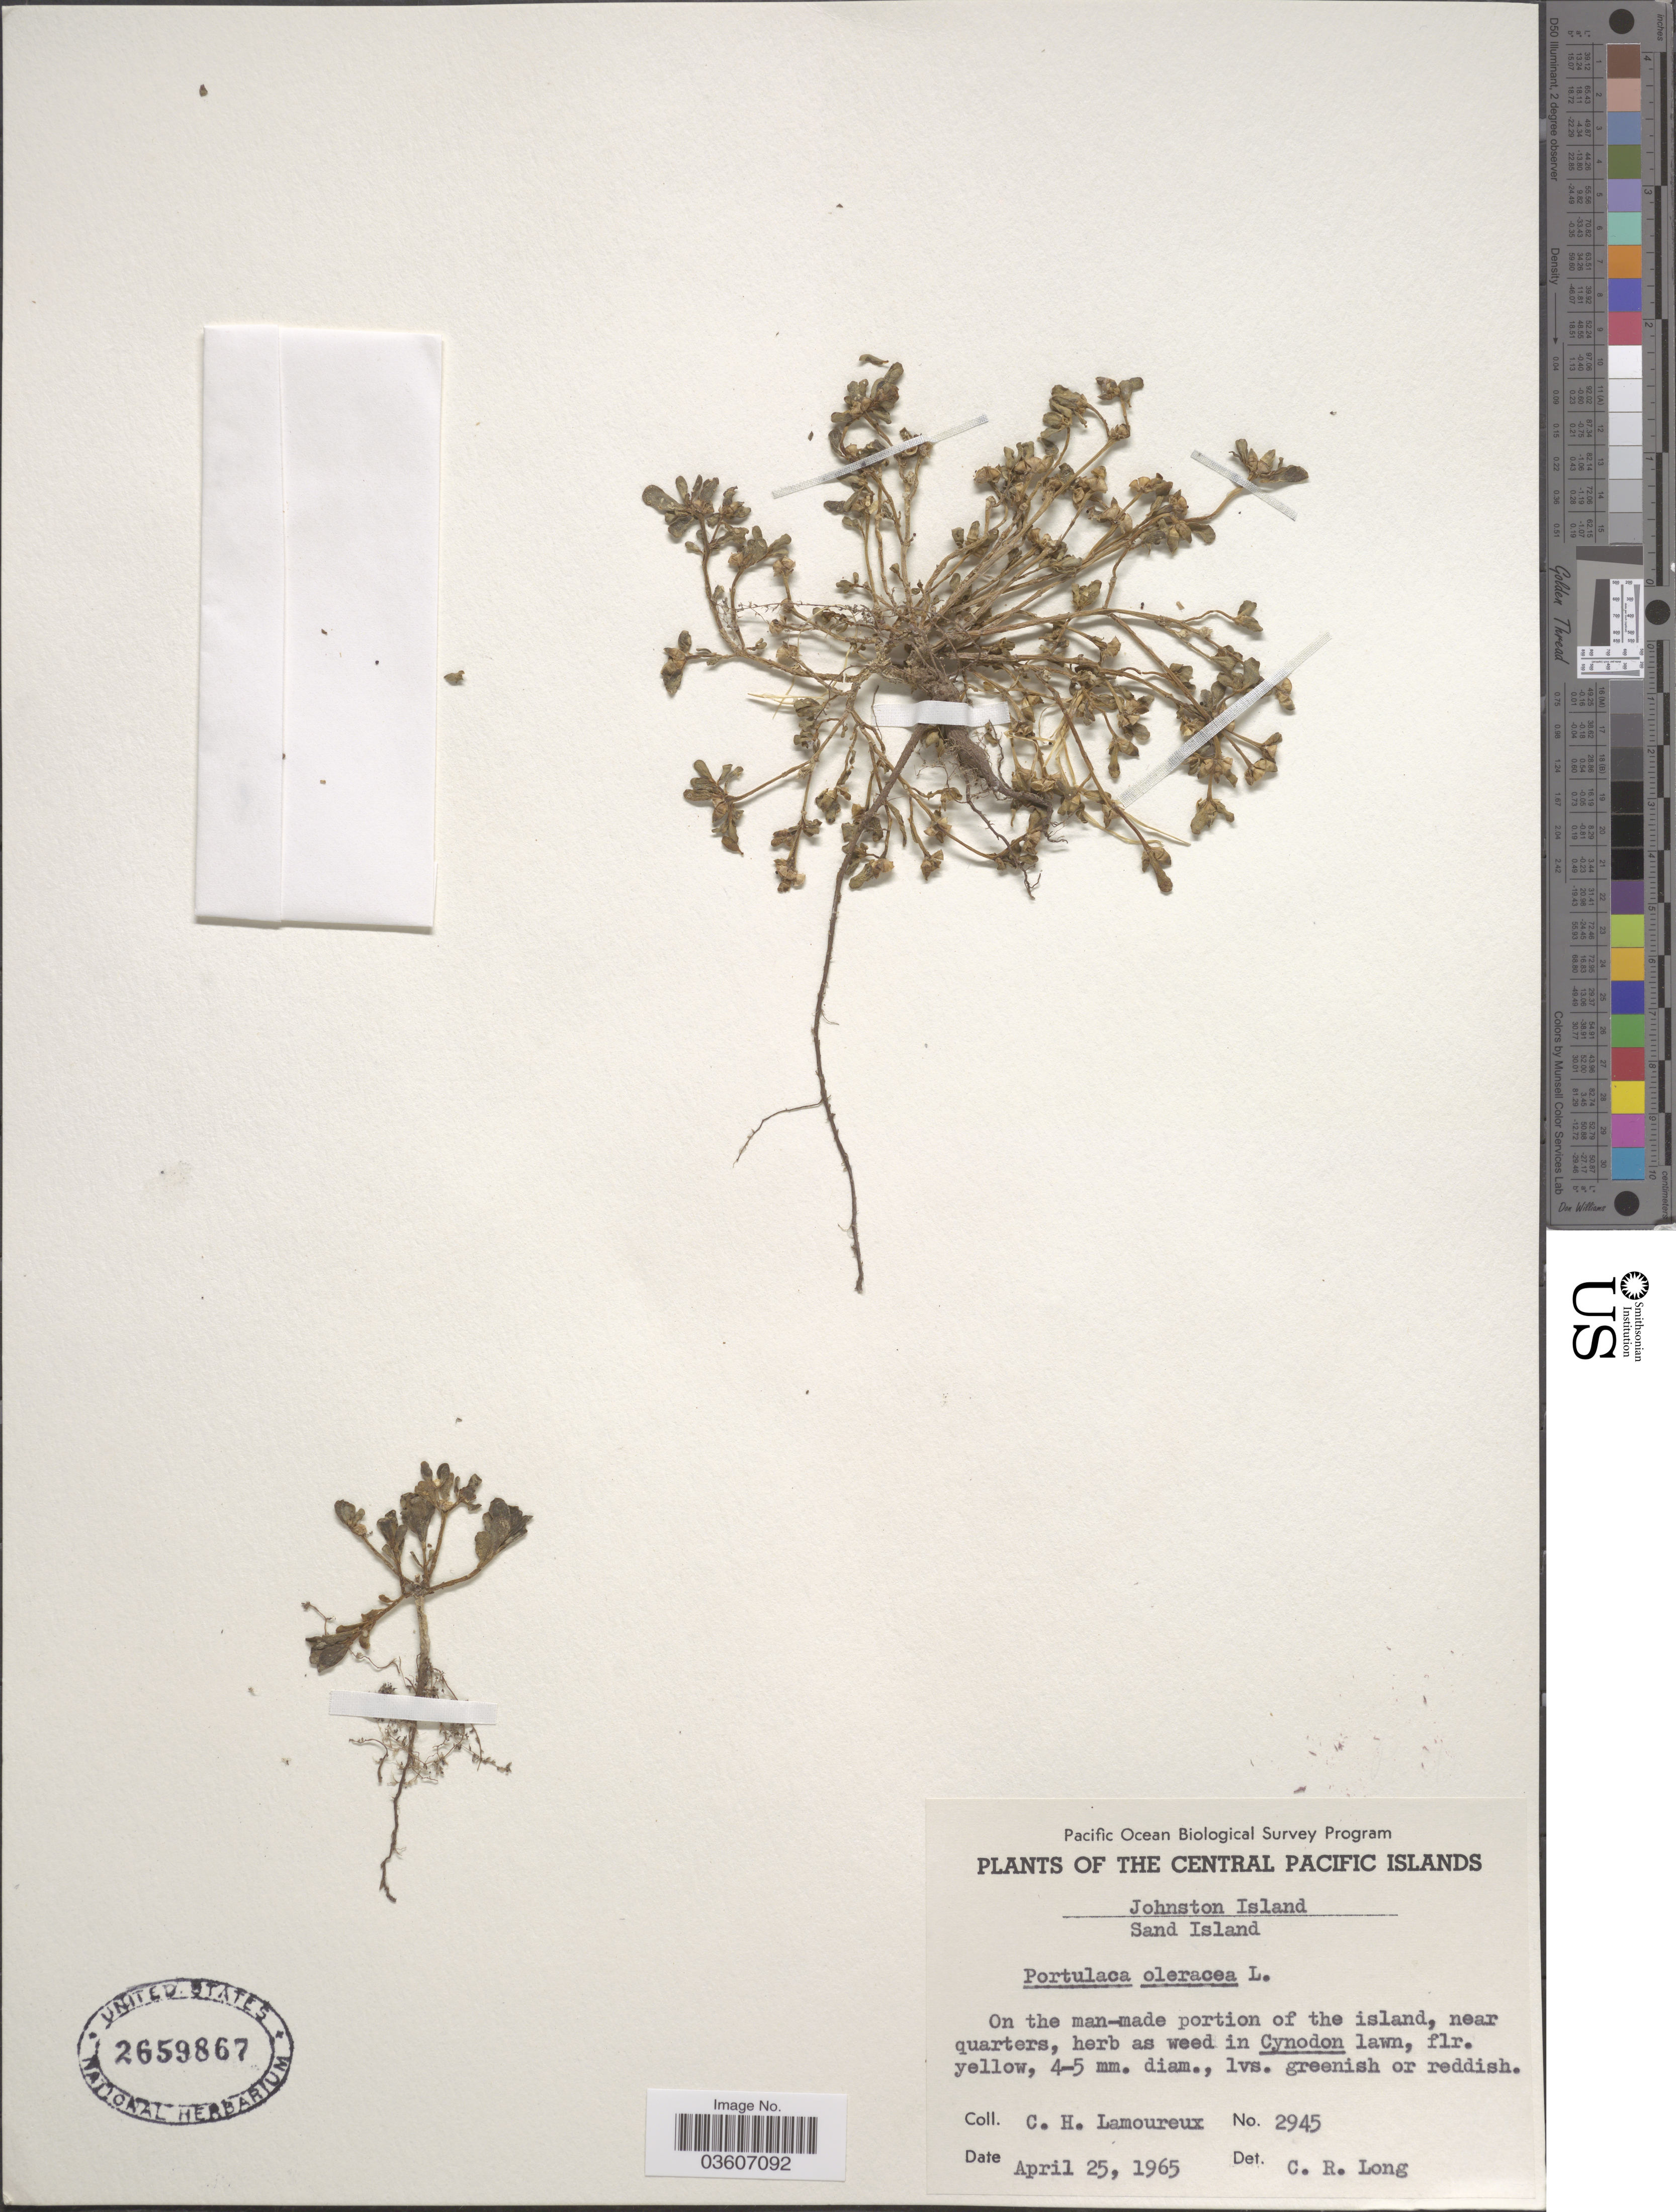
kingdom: Plantae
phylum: Tracheophyta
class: Magnoliopsida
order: Caryophyllales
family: Portulacaceae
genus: Portulaca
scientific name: Portulaca oleracea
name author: L.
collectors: C. H. Lamoureux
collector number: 2945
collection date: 1965-04-25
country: U.S. Administered Pacific Islands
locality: The Central Pacific Islands. Johnston Island. Sand Island. On the man-made portion of the island, near quarters.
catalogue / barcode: US 2659867